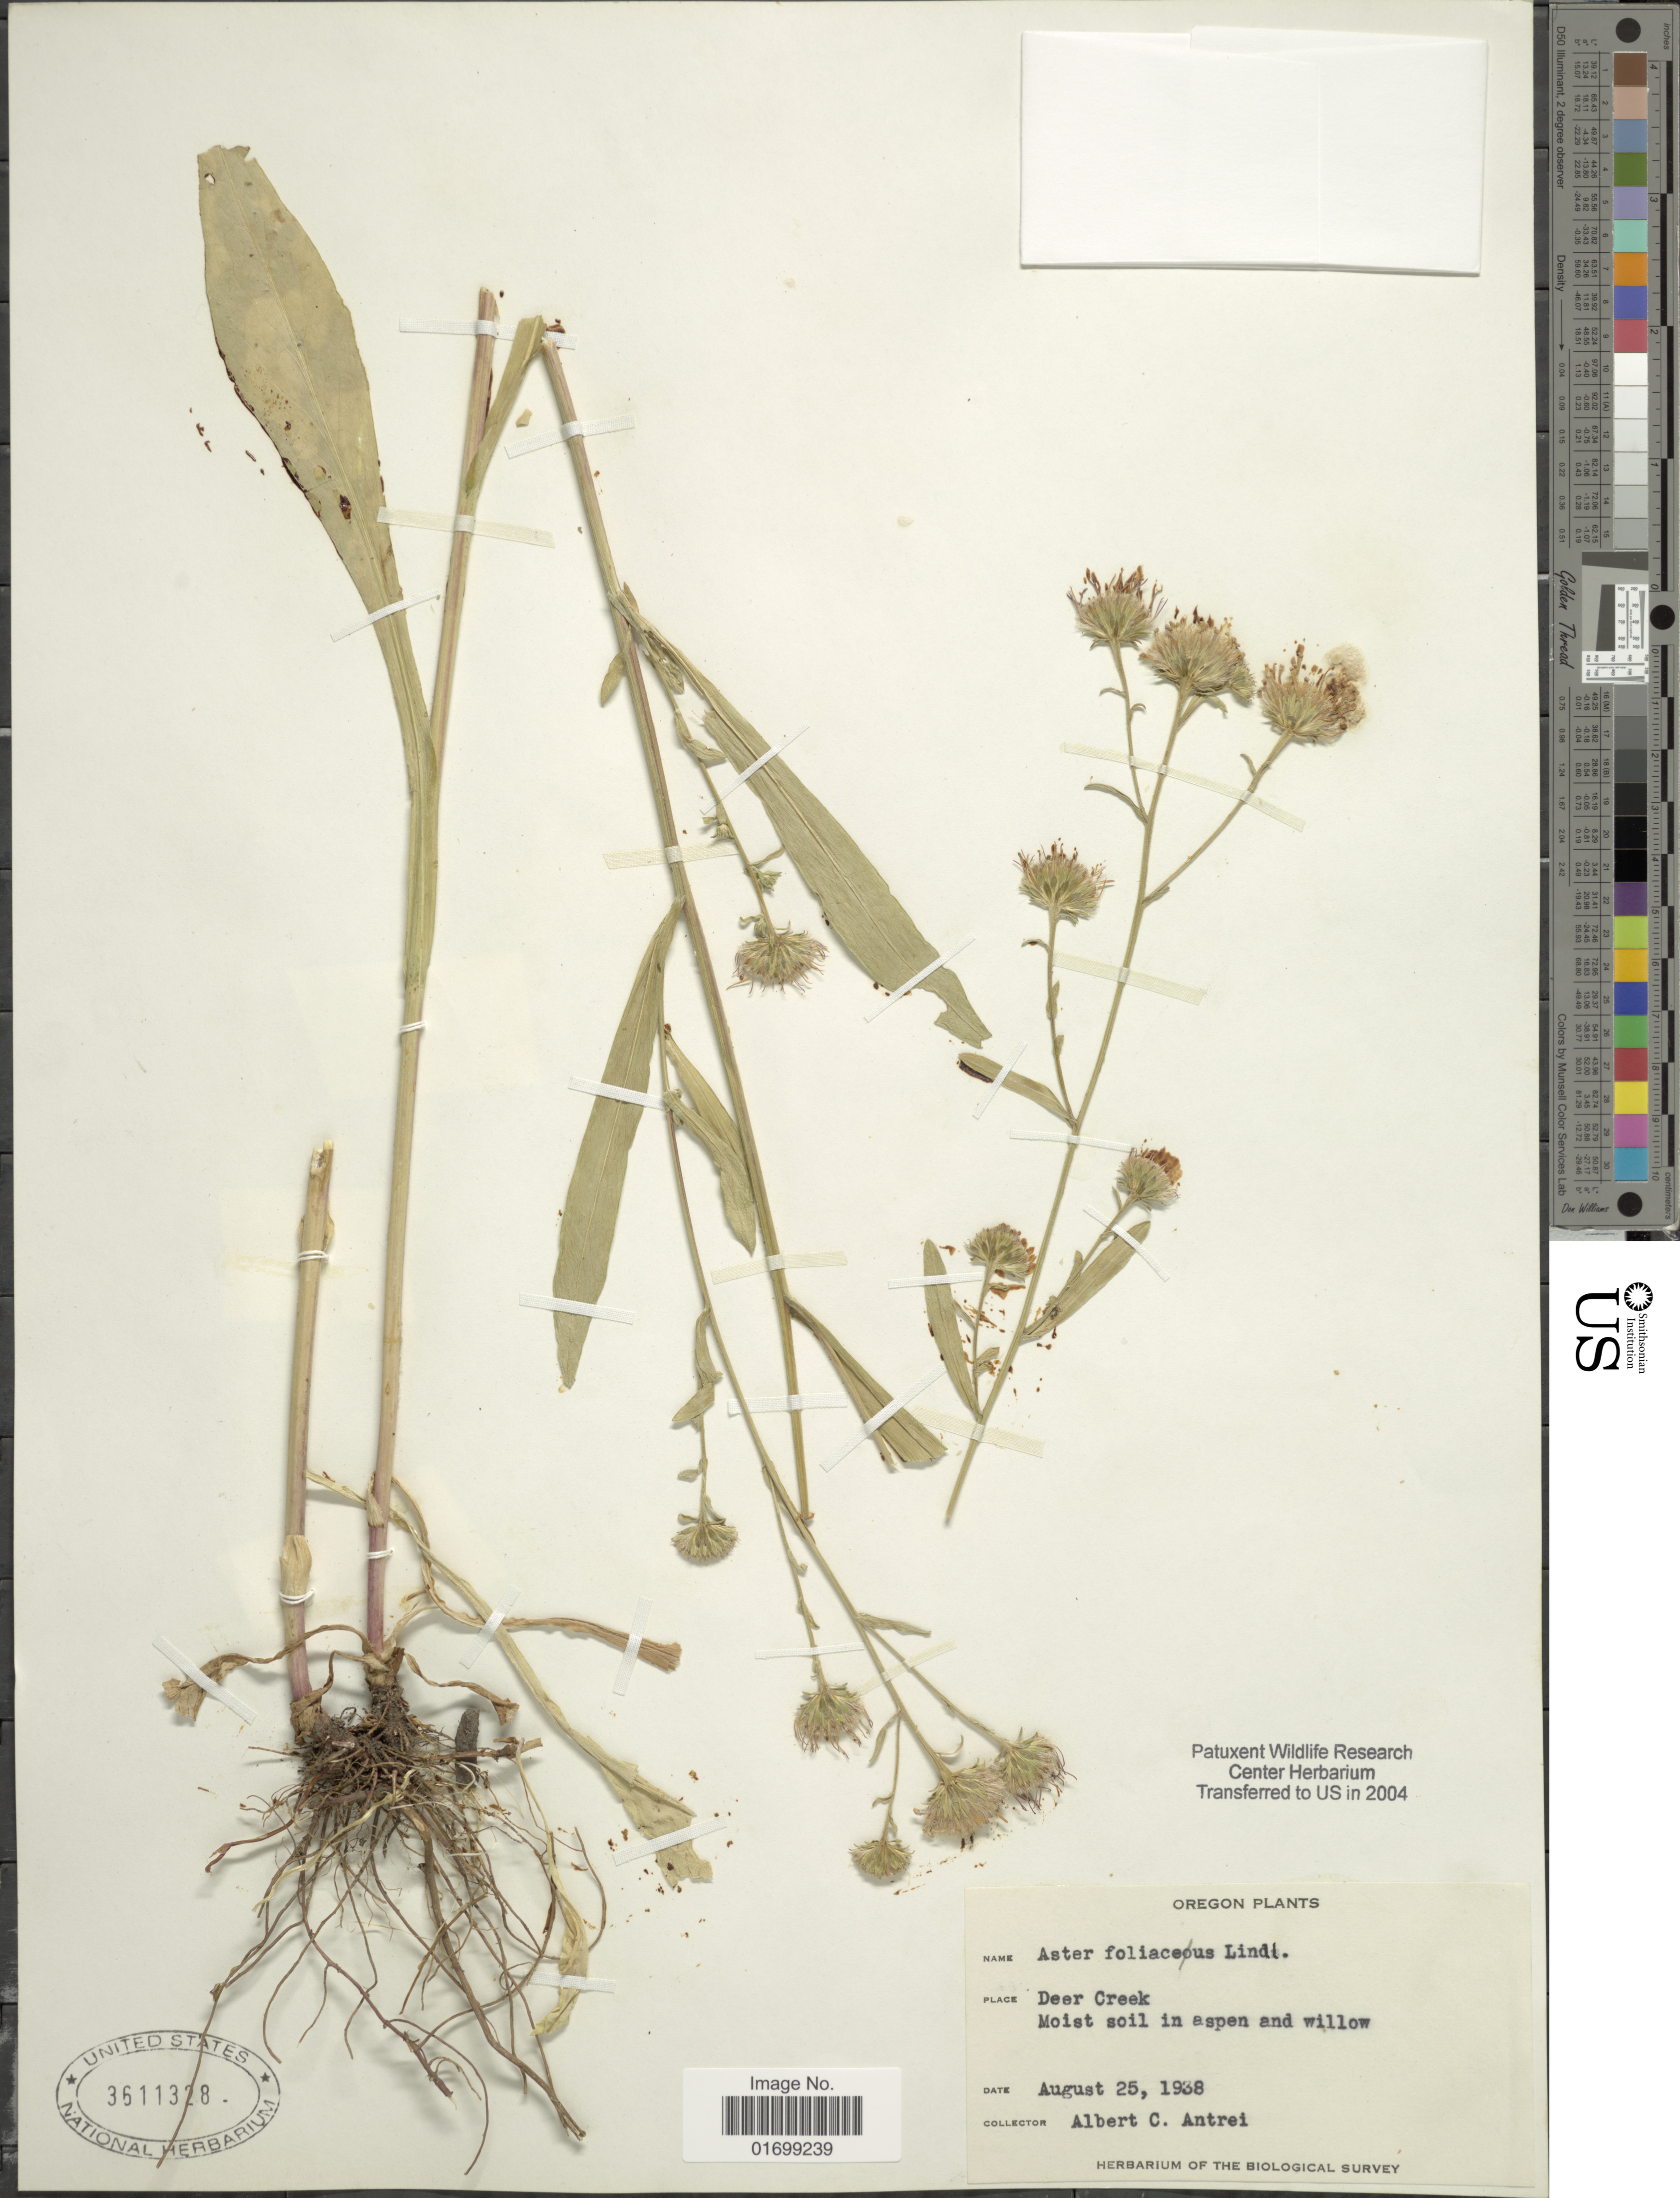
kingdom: Plantae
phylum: Tracheophyta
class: Magnoliopsida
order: Asterales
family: Asteraceae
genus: Symphyotrichum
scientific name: Symphyotrichum foliaceum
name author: (Lindl. ex DC.) G.L. Nesom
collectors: A. Antrei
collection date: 1938-08-25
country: United States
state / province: Oregon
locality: Deer Creek, moist soil in espen and willow.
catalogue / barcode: US 3611328